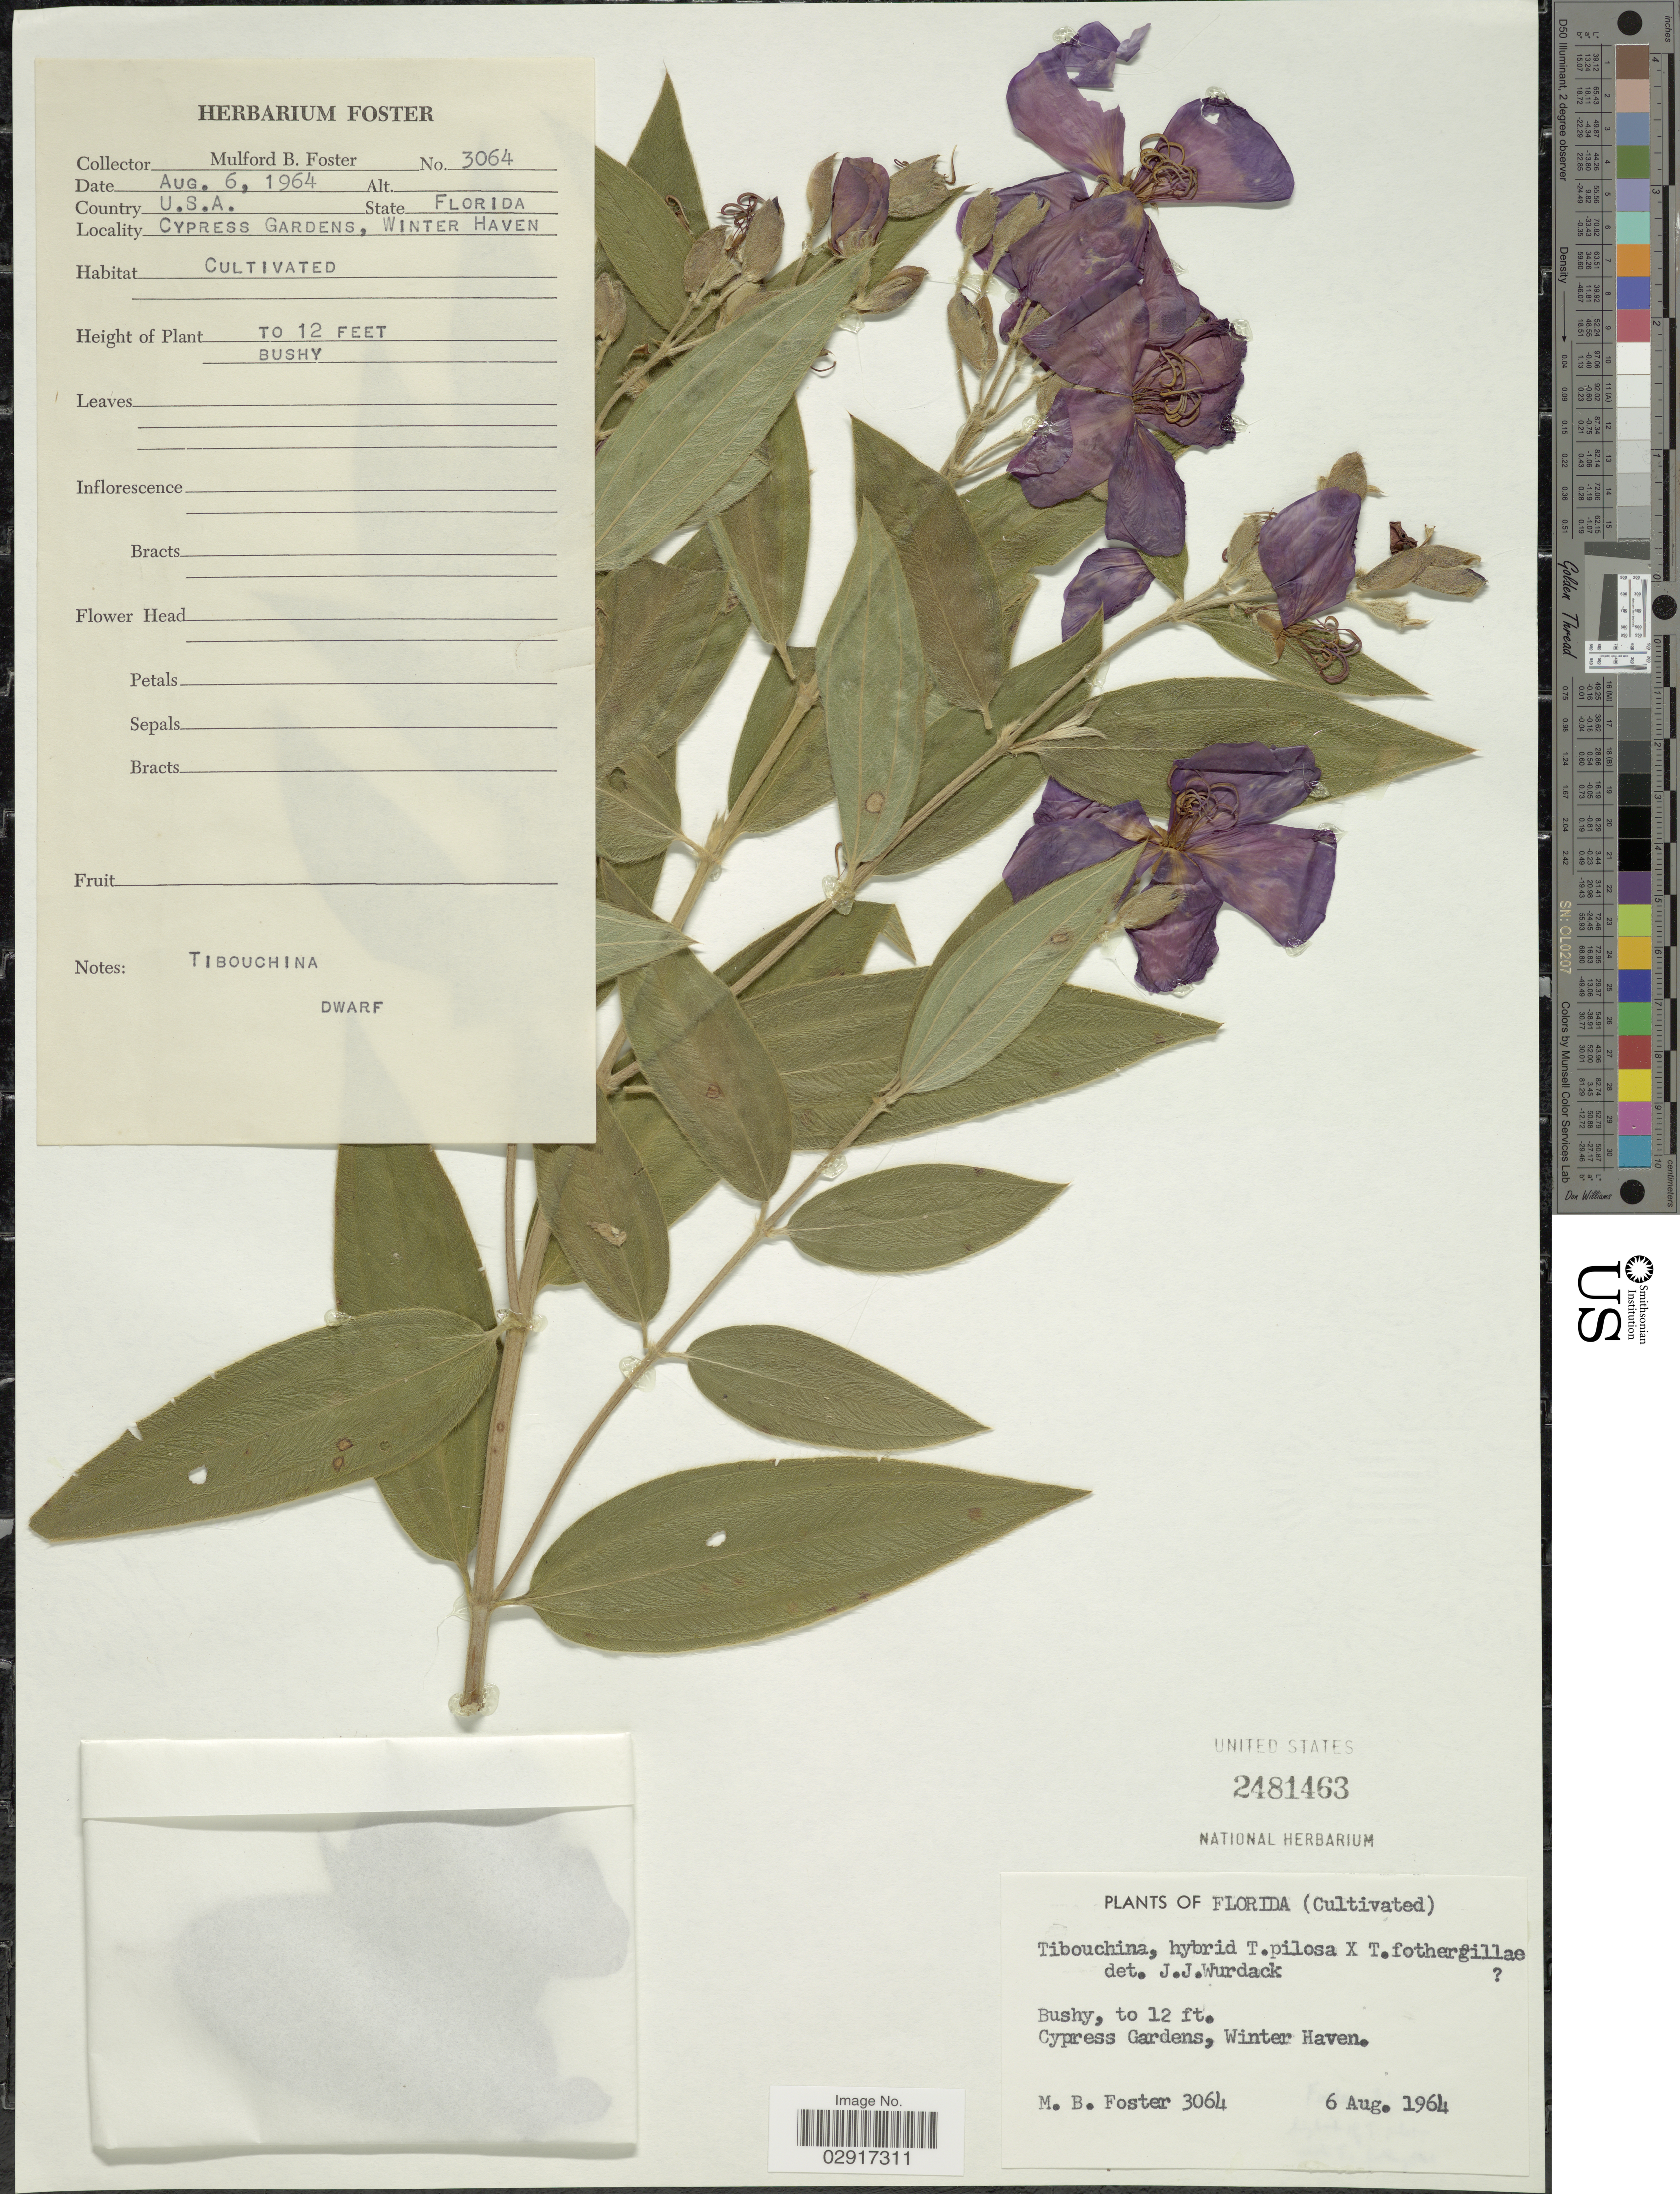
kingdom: Plantae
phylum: Tracheophyta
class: Magnoliopsida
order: Myrtales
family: Melastomataceae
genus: Pleroma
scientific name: Pleroma pilosum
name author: (Cogn.) P.J.F. Guim. & Michelang.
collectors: M. B. Foster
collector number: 3064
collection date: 1964-08-06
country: United States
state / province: Florida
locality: Cypress Gardens, Winter Haven.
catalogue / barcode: US 2481463